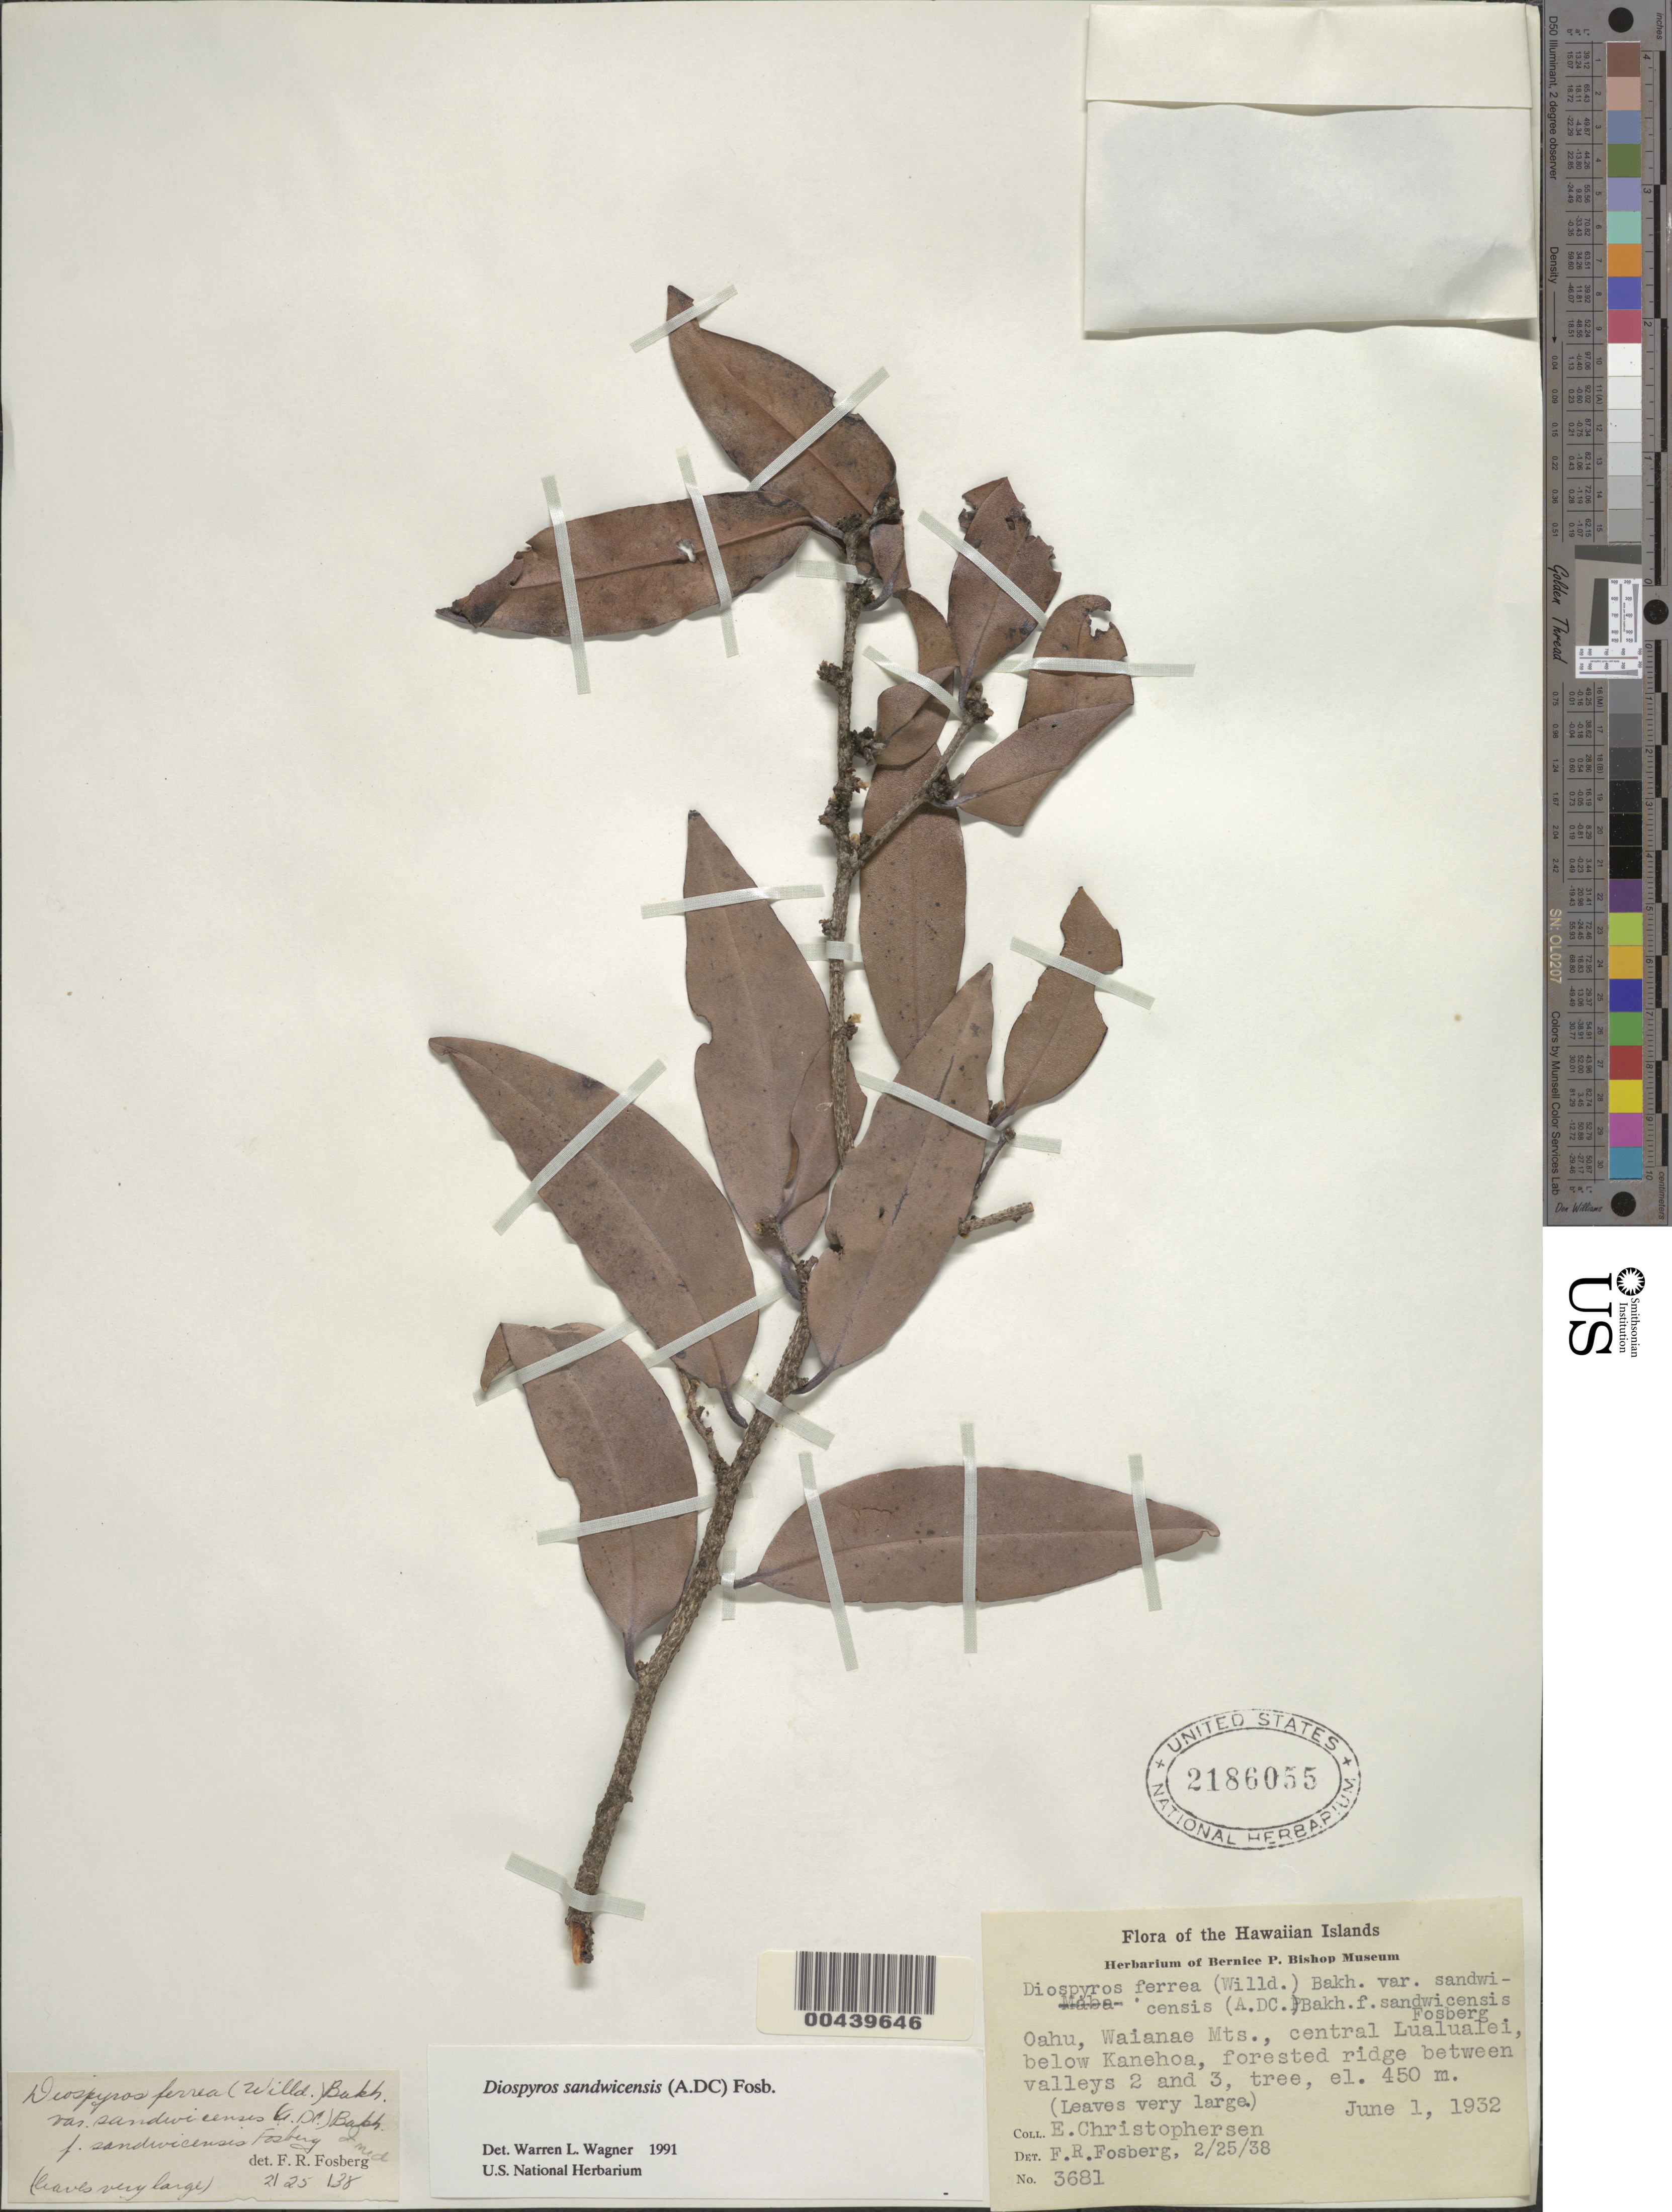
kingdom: Plantae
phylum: Tracheophyta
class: Magnoliopsida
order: Ericales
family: Ebenaceae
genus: Diospyros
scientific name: Diospyros sandwicensis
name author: (A. DC.) Fosberg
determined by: Wagner, W. L., (BOT), Smithsonian Institution - National Museum of Natural History (UNITED STATES)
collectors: E. Christophersen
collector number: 3681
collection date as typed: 1 Jun 1932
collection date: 1932-06-01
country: United States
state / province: Hawaii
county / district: Honolulu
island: Oahu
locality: Waianae Mts., central Lualualei, below Kanehoa, ridge between valleys 2 and 3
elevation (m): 450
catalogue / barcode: US 2186055